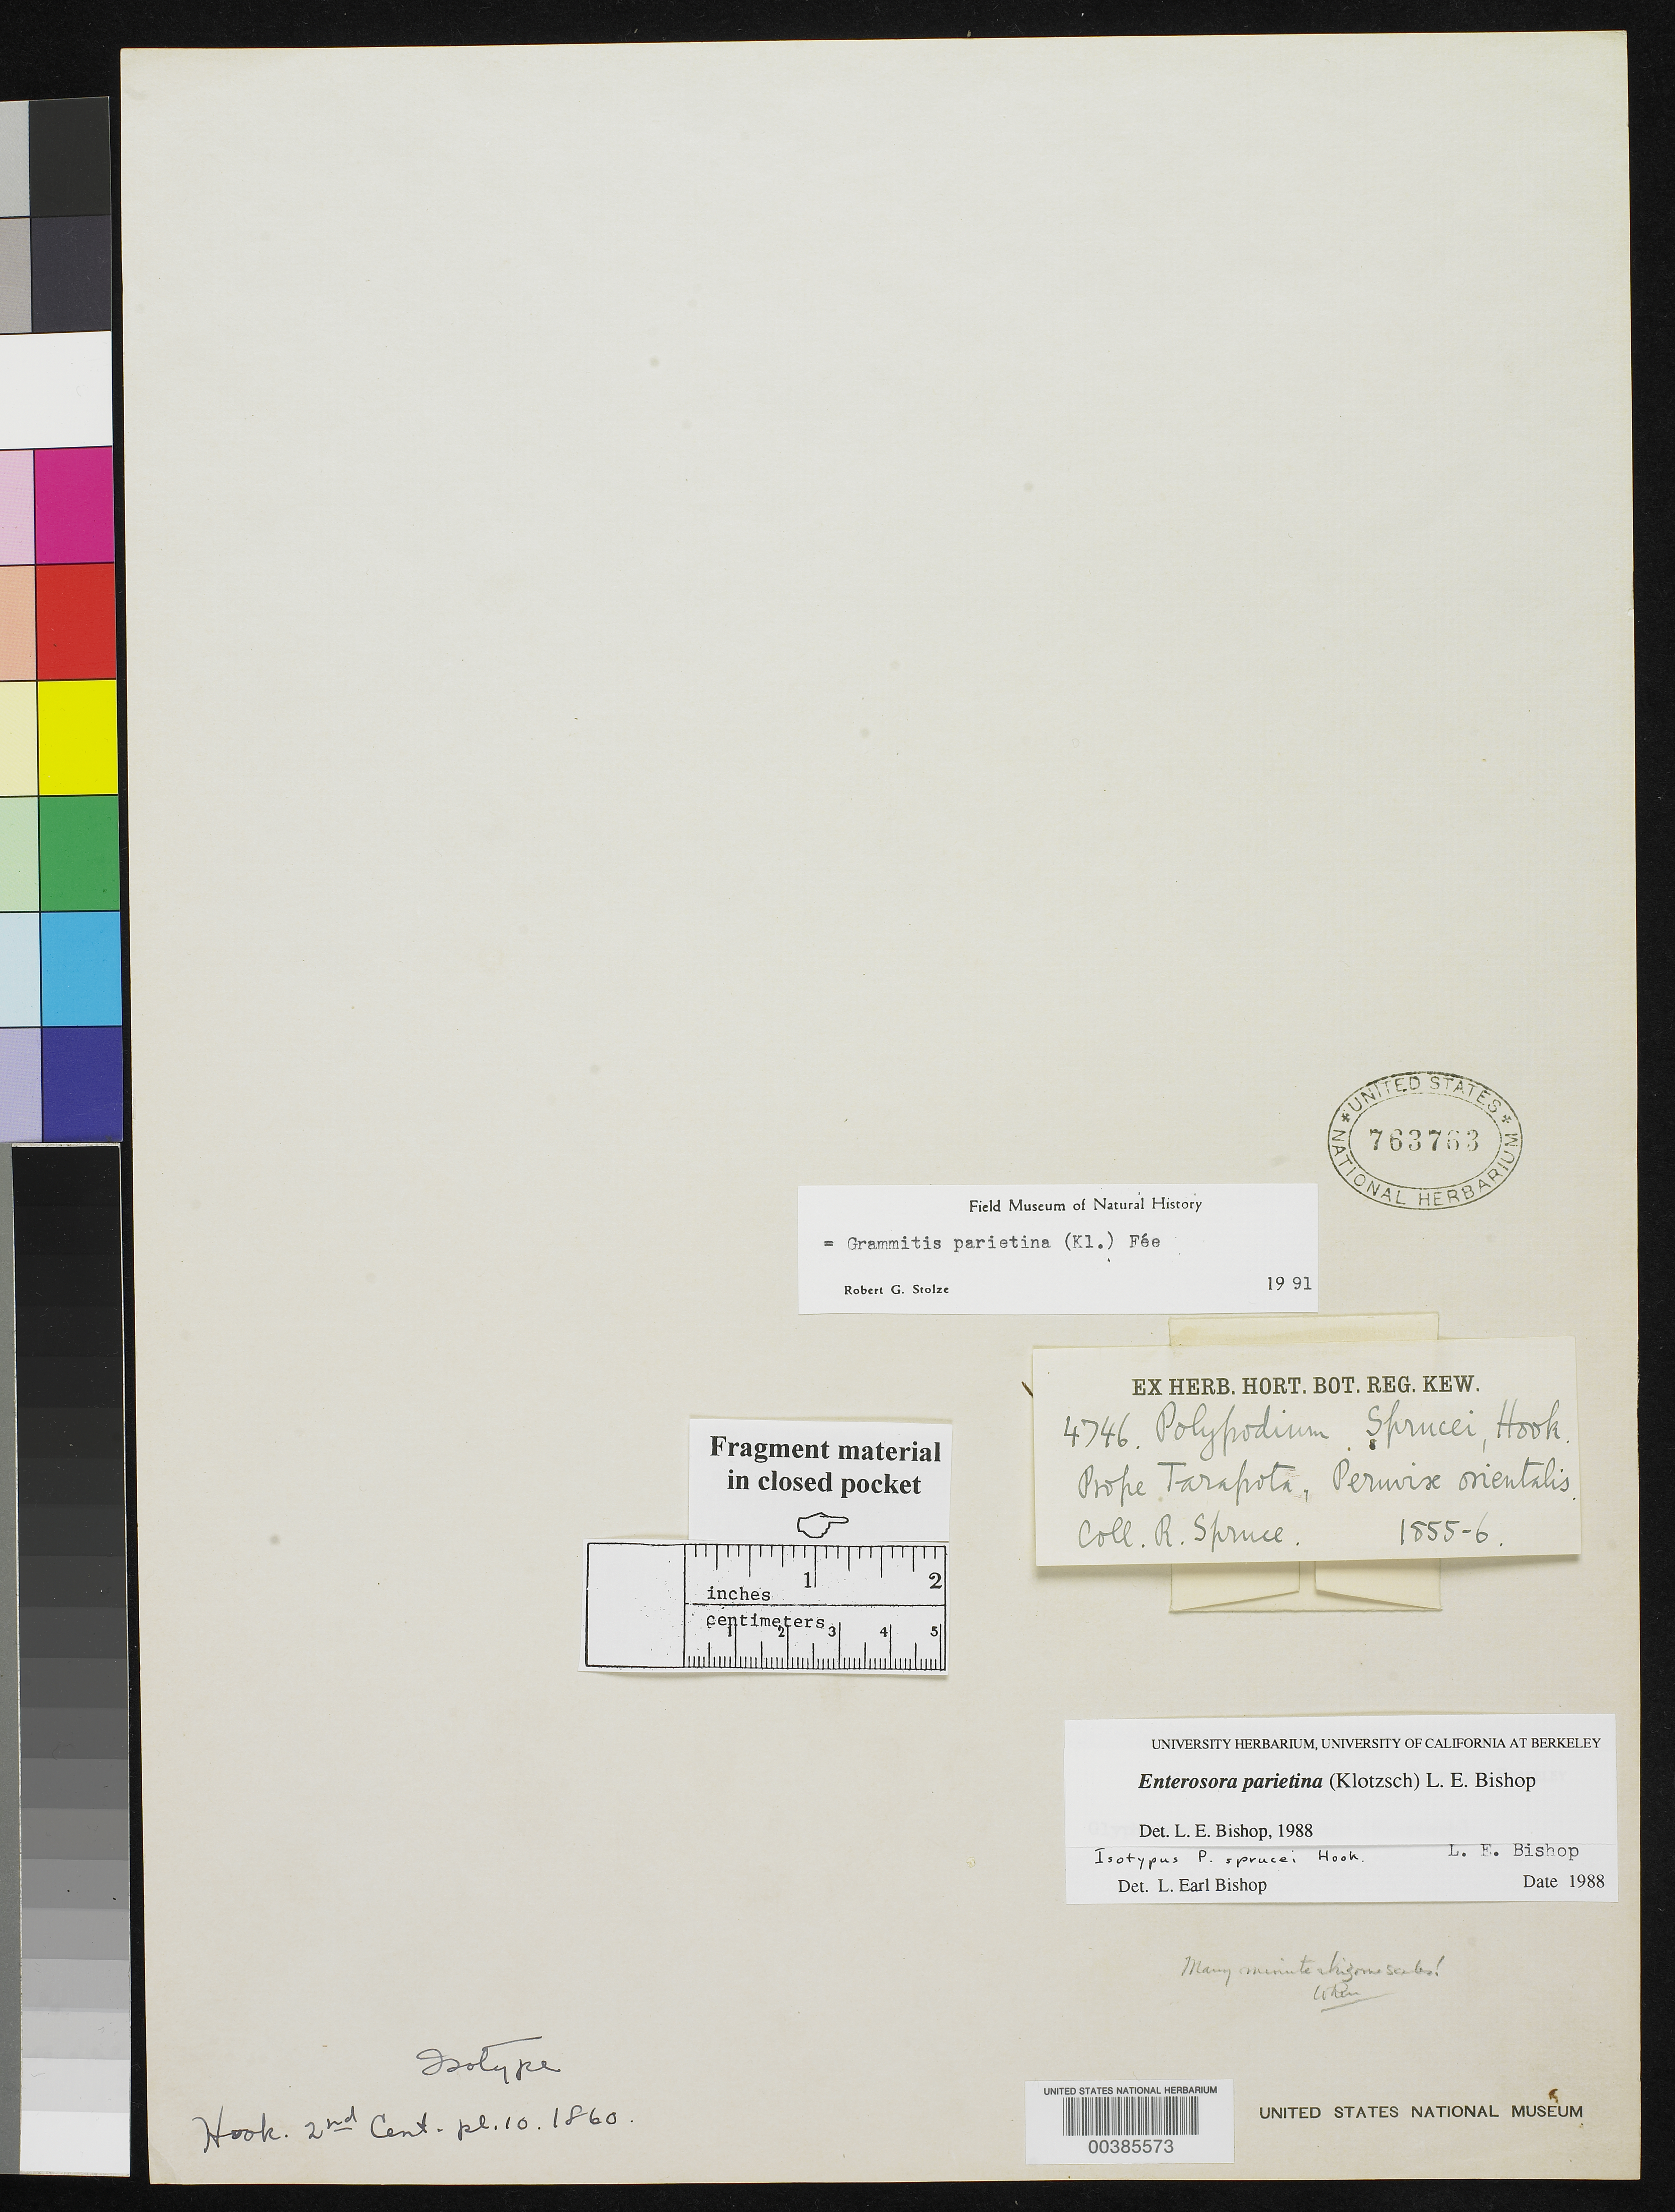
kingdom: Plantae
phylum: Tracheophyta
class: Polypodiopsida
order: Polypodiales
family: Polypodiaceae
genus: Polypodium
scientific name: Polypodium sprucei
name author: Hook.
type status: Type Fragment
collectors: R. Spruce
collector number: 4746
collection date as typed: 1855 to -- --- 1856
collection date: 1855/1856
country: Peru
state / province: San Martín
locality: prope Tarapota [?]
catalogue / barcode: US 763763